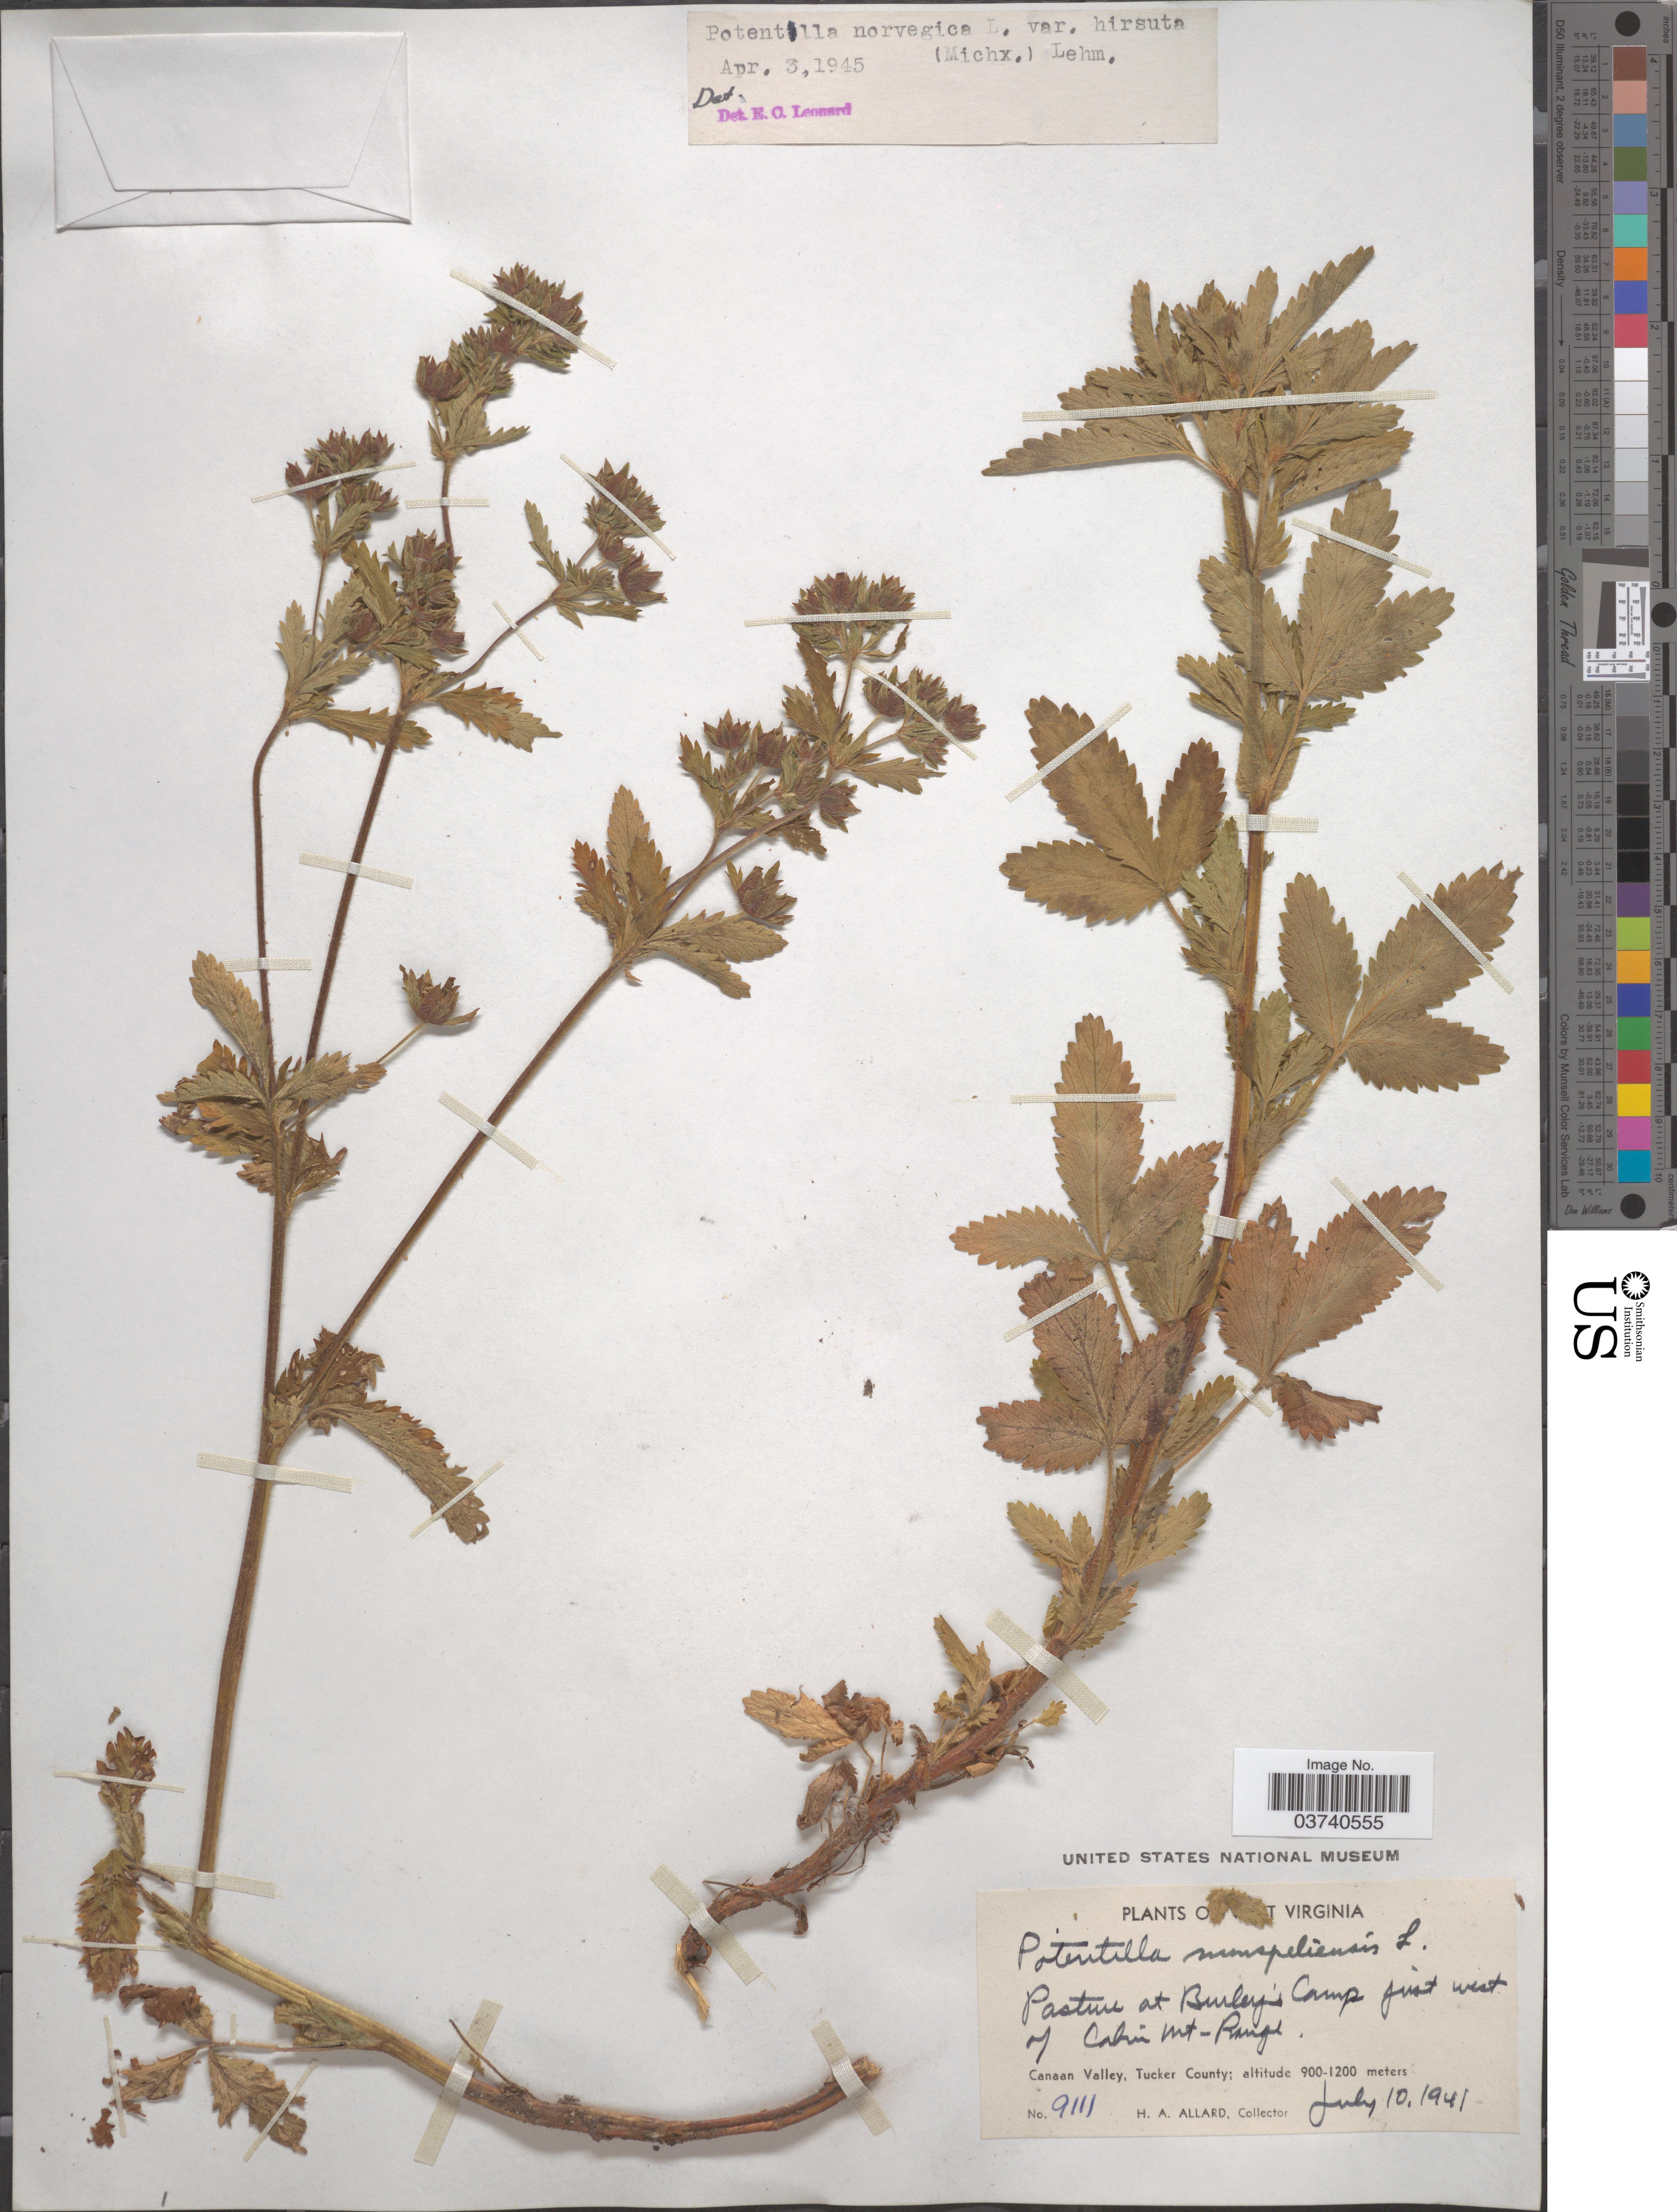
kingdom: Plantae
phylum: Tracheophyta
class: Magnoliopsida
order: Rosales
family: Rosaceae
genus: Potentilla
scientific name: Potentilla norvegica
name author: L.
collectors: H. A. Allard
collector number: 9111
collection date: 1941-07-10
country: United States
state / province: West Virginia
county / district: Tucker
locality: Pasture at Burley's Camp just west of Cabin Mt-Range. Canaan Valley, Tucker County.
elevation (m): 900